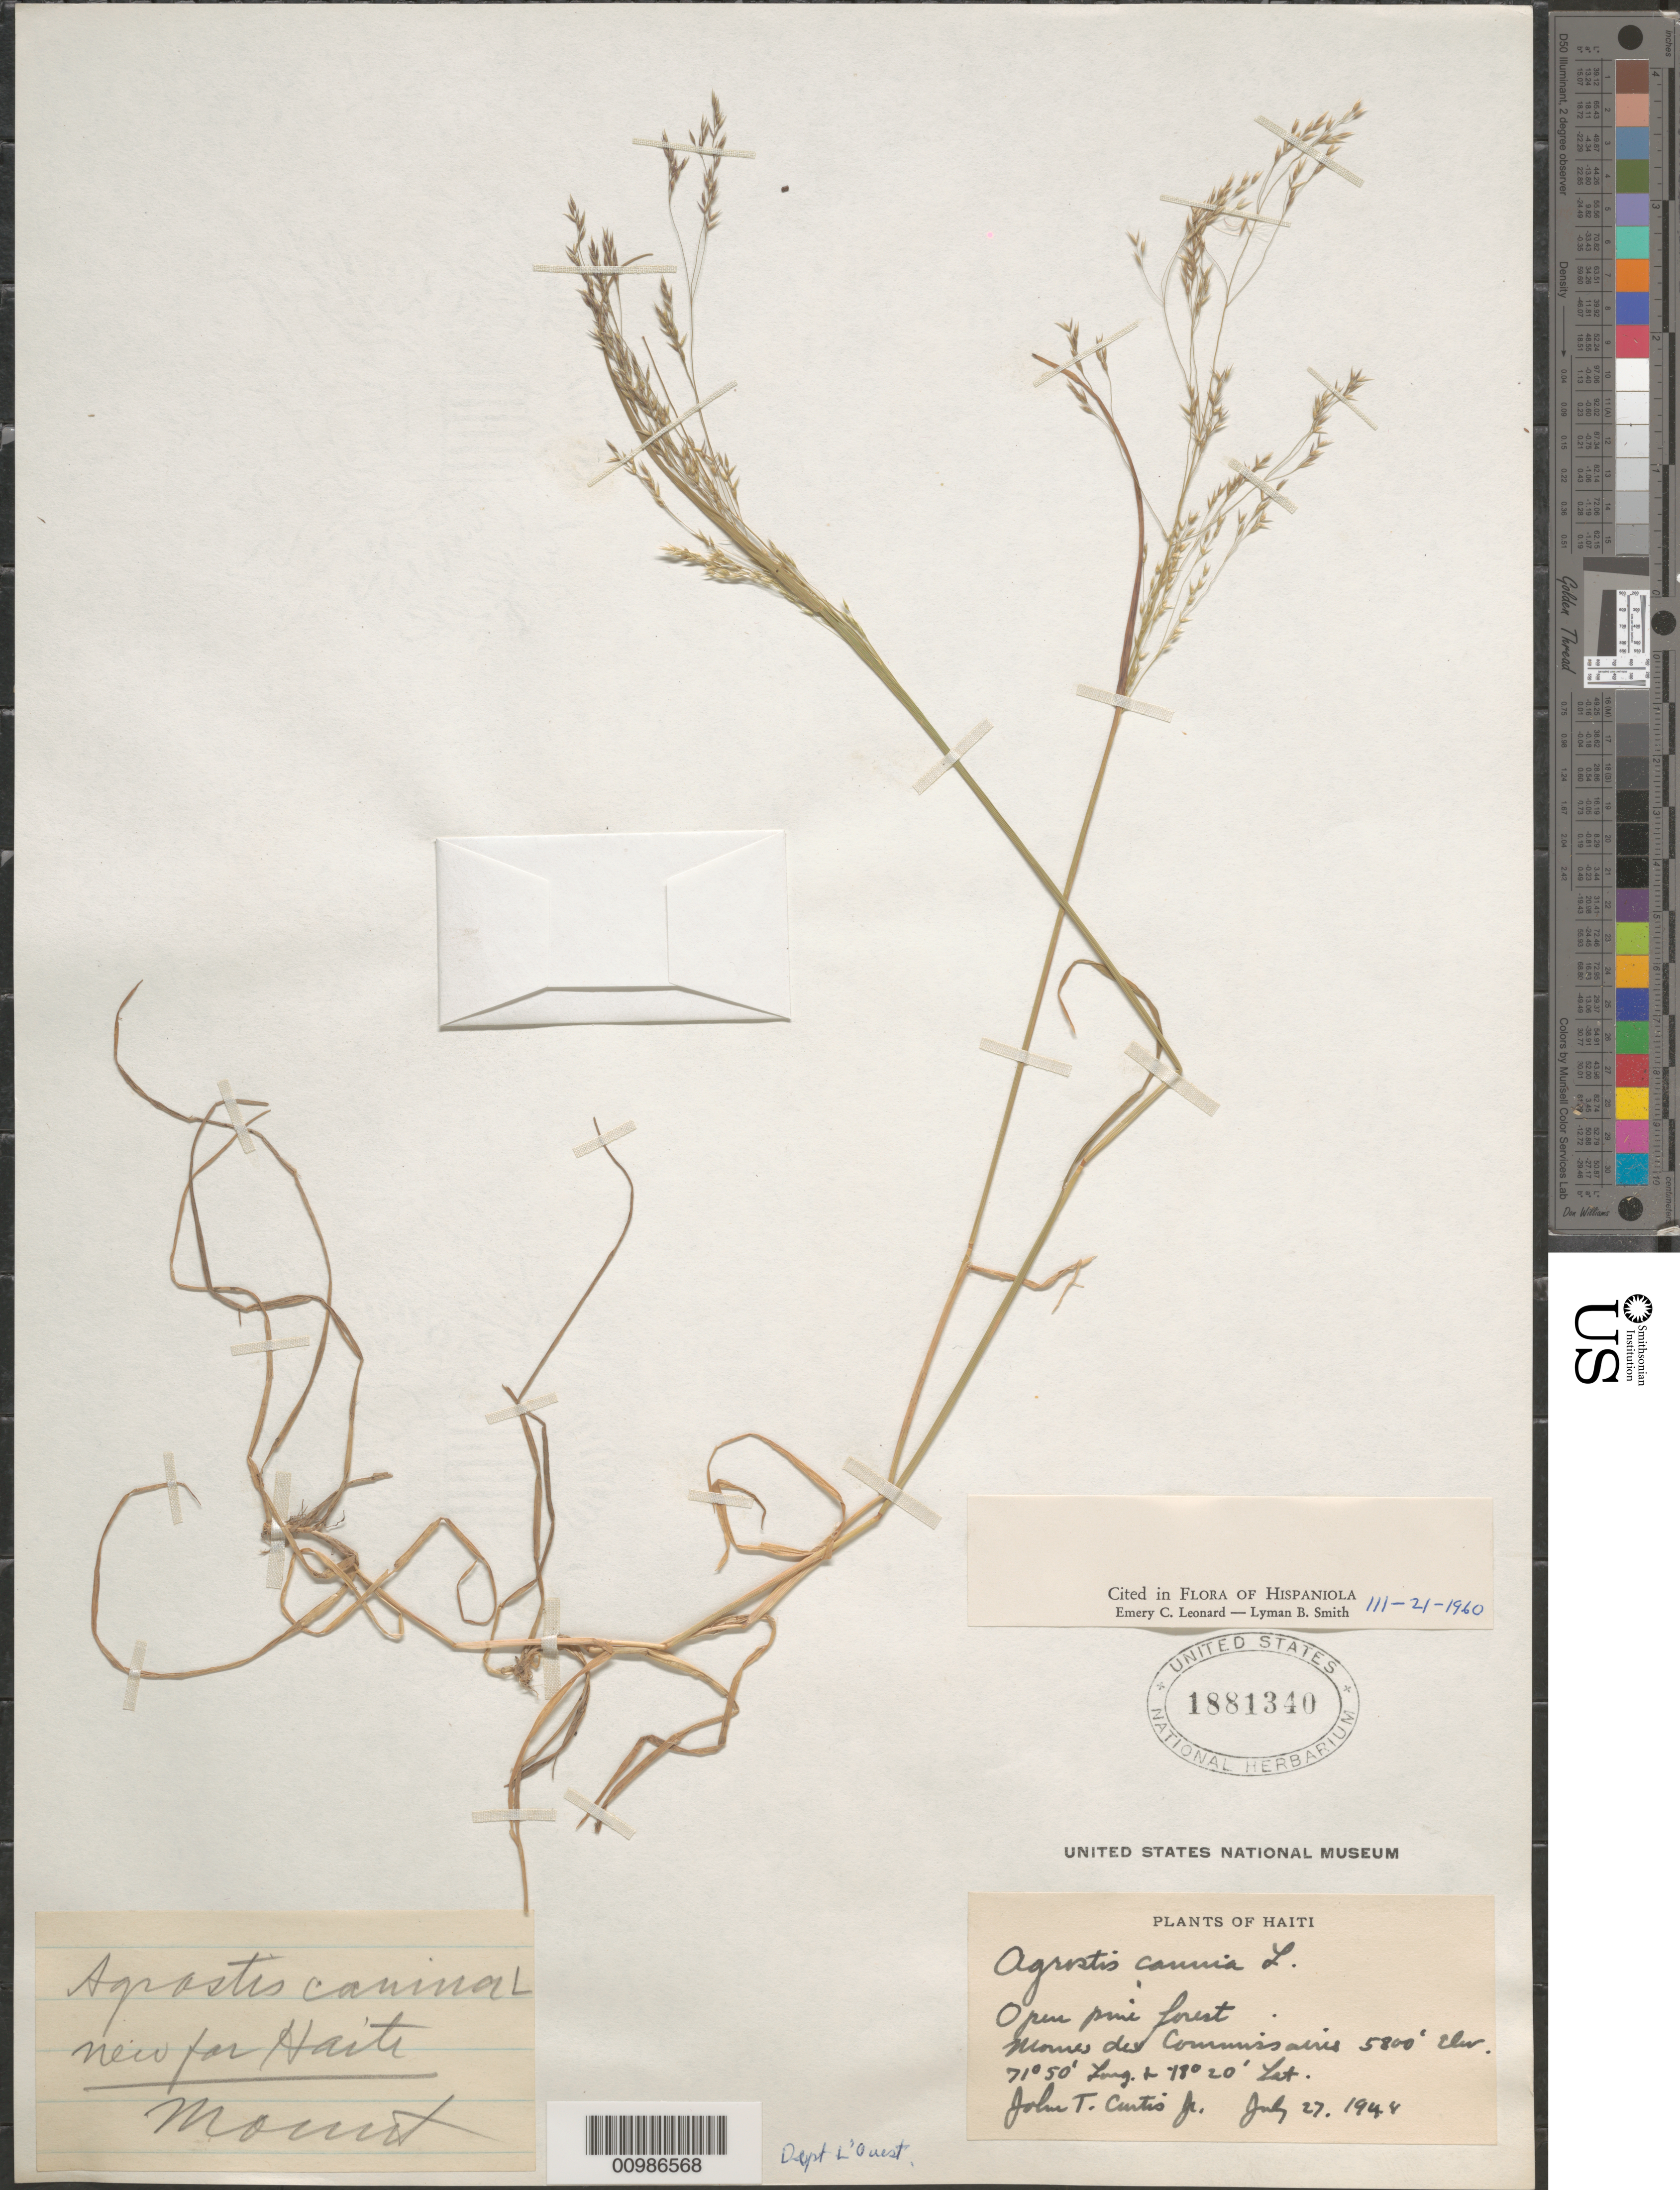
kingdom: Plantae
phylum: Tracheophyta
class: Liliopsida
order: Poales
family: Poaceae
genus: Agrostis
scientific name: Agrostis canina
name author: L.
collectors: J. Curtis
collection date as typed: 27 Jul 1944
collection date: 1944-07-27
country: Haiti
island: Hispaniola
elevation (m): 1768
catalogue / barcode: US 1881340